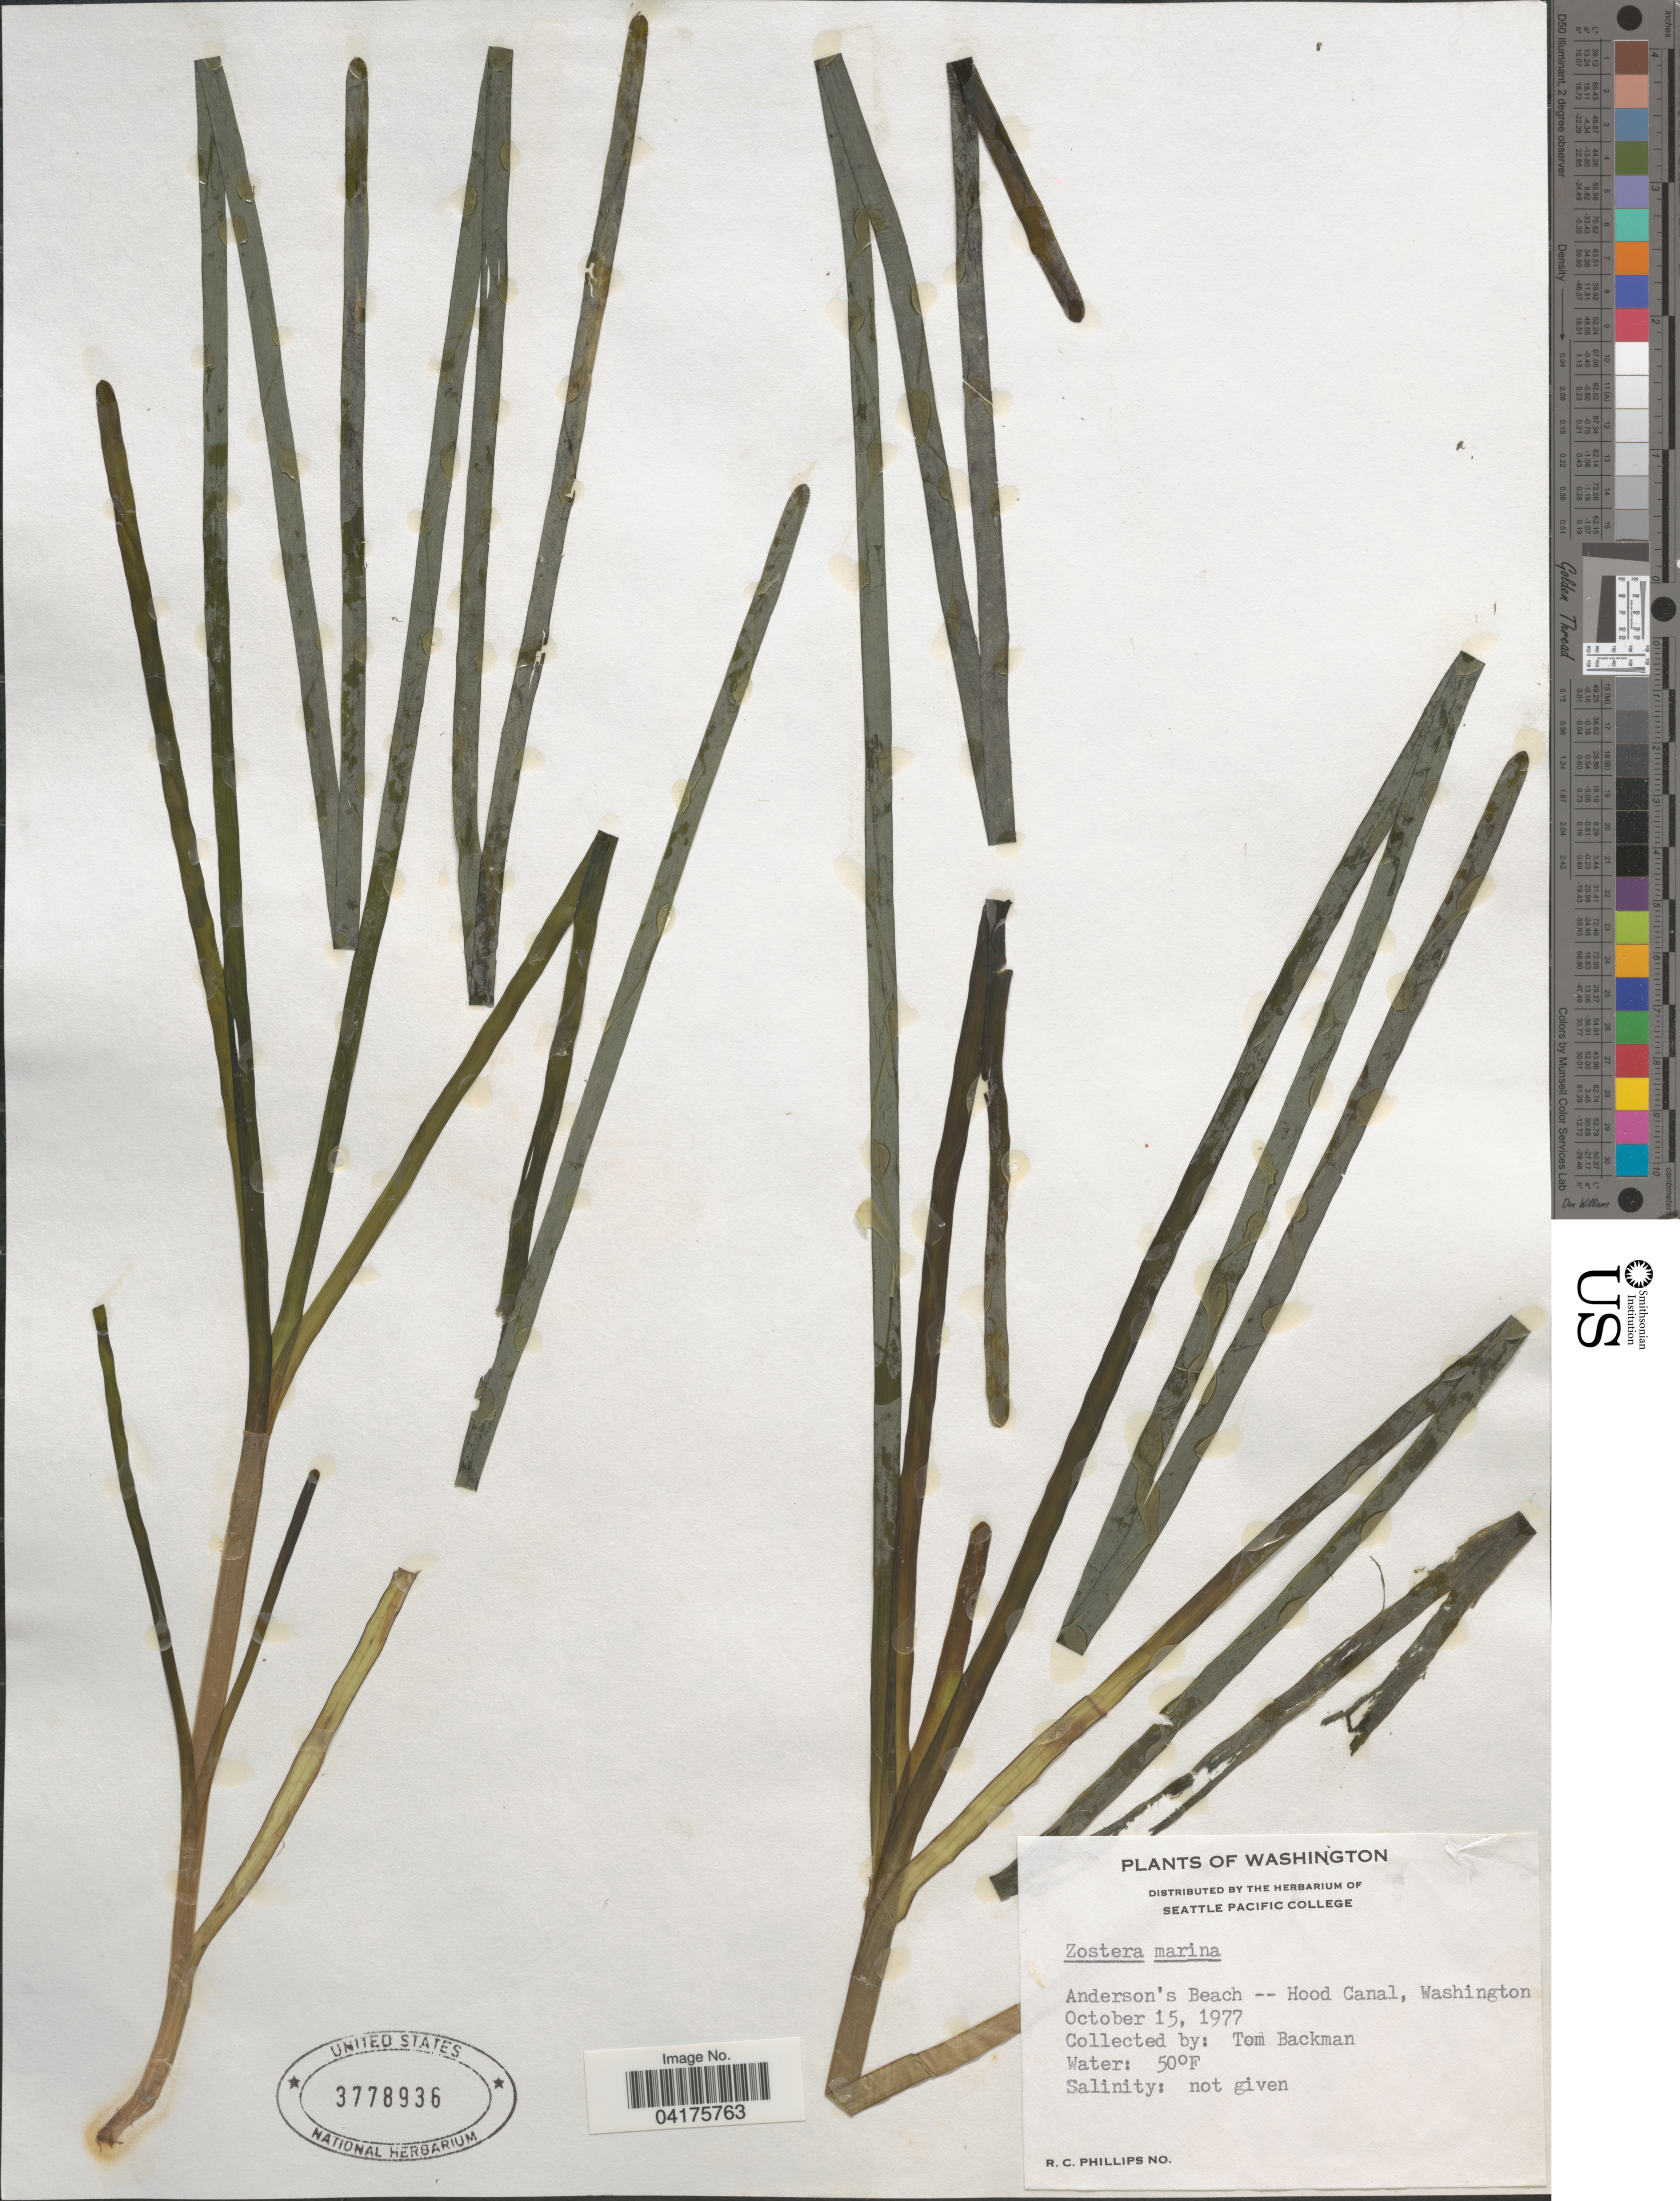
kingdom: Plantae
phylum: Tracheophyta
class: Liliopsida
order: Alismatales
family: Zosteraceae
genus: Zostera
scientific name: Zostera marina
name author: L.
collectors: T. Backman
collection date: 1977-10-15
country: United States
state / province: Washington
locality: Anderson's Beach -- Hood Canal.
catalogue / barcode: US 3778936